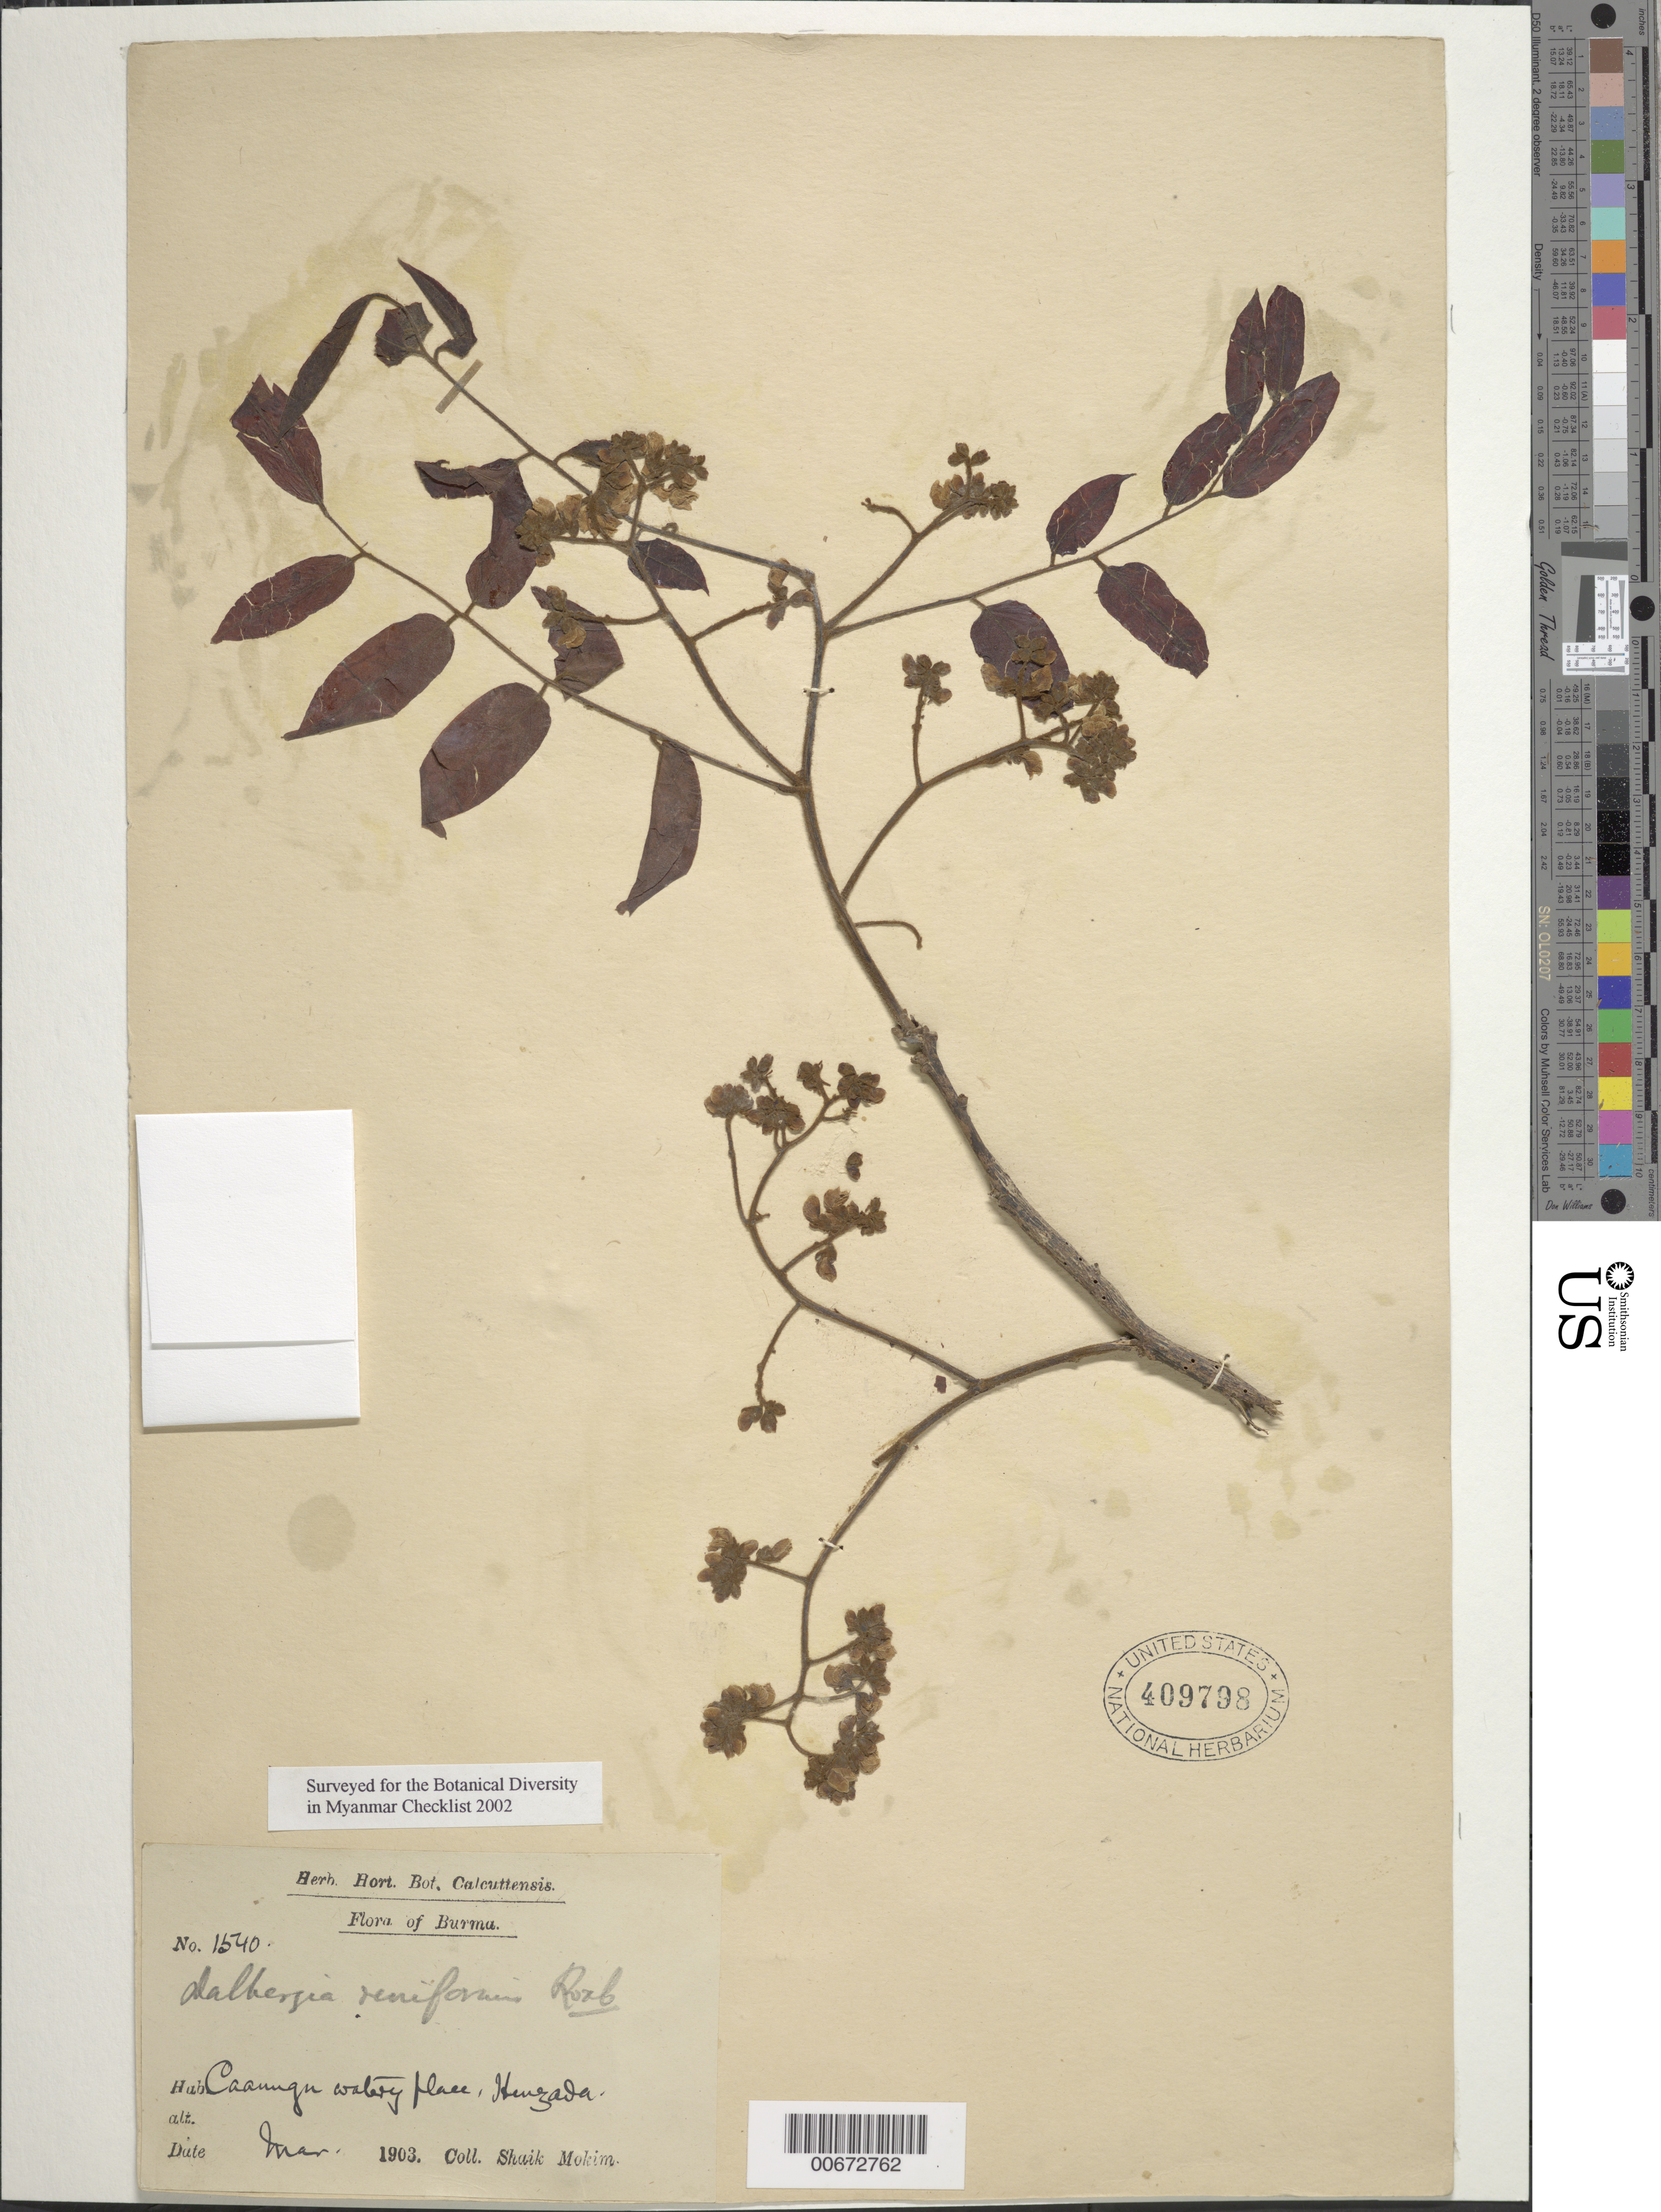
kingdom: Plantae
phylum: Tracheophyta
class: Magnoliopsida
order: Fabales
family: Fabaceae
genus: Dalbergia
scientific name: Dalbergia reniformis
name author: Roxb.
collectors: S. Mokim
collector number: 1540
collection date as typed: Mar 1903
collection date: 1903-03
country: Myanmar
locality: Caaungu, Henzada.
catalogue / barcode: US 409798